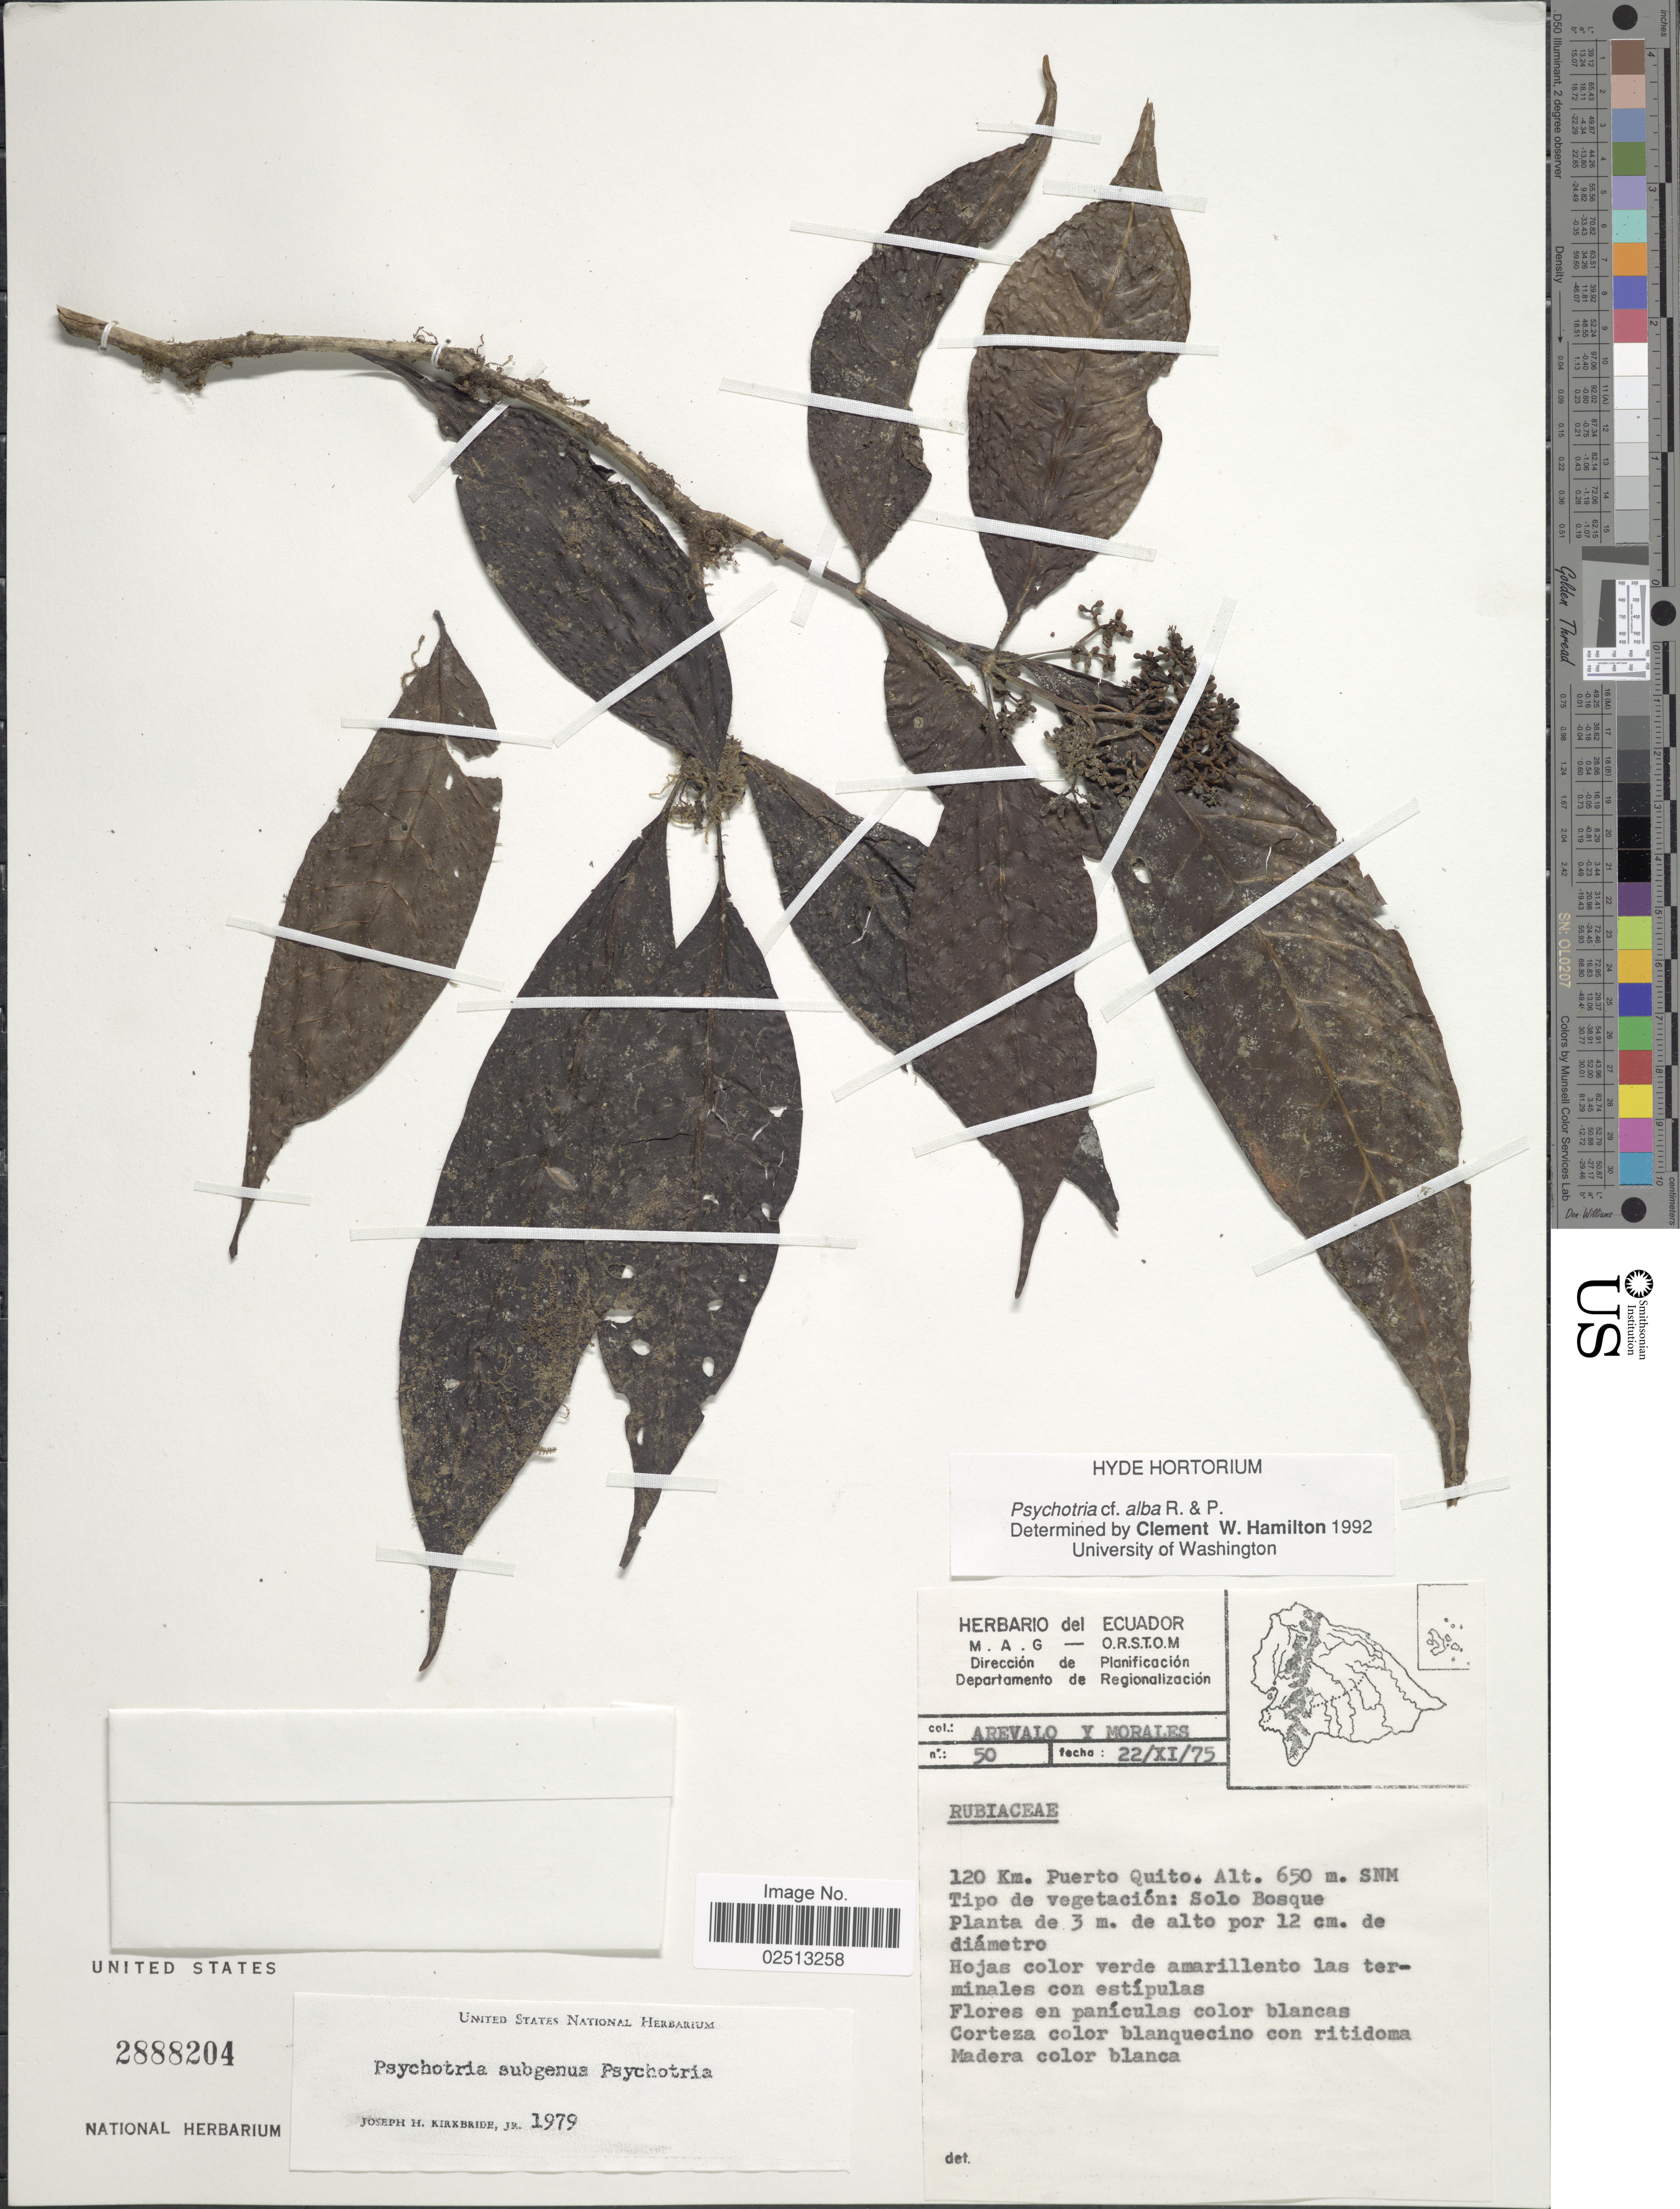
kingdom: Plantae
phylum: Tracheophyta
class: Magnoliopsida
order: Gentianales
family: Rubiaceae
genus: Psychotria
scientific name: Psychotria alba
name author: Ruiz & Pav.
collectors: -. Arevalo & Morales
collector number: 50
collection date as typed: Transcribed d/m/y: 22/11/75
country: Ecuador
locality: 120 Km. Puerto Quito. SNM Tipo de vegetacion.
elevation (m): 650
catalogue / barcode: US 2888204